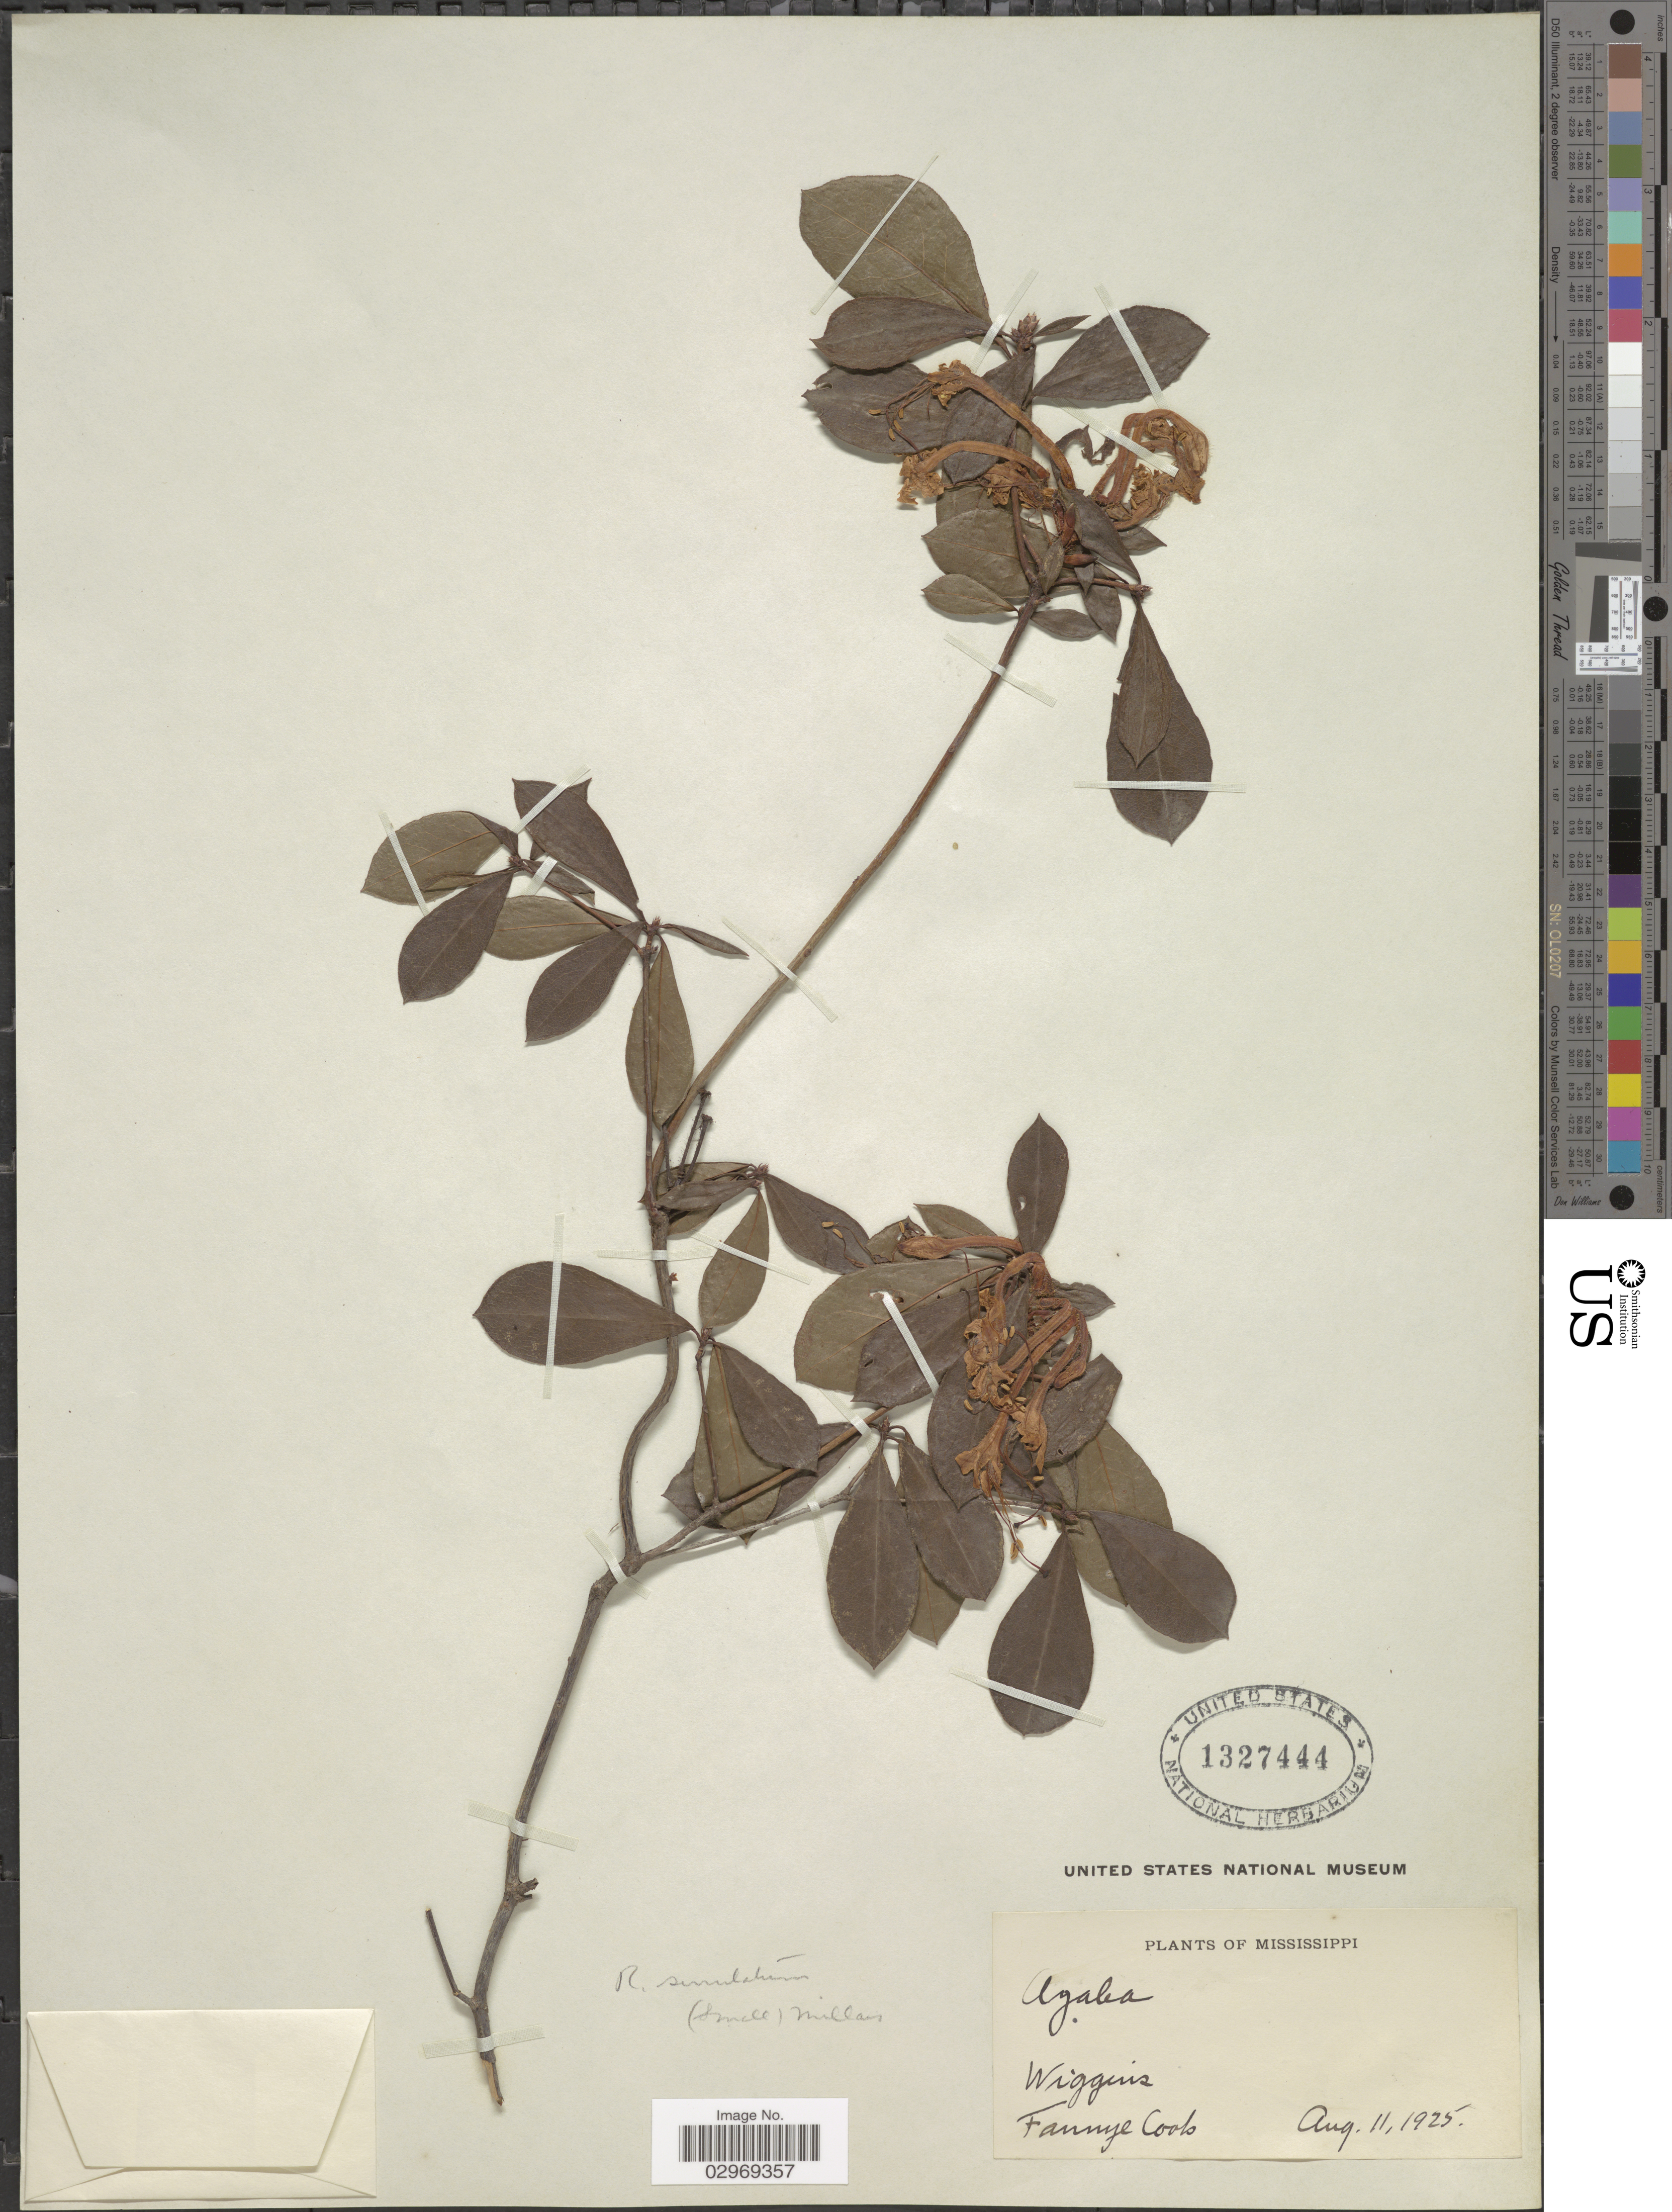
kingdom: Plantae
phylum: Tracheophyta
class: Magnoliopsida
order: Ericales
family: Ericaceae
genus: Rhododendron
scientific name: Rhododendron serrulatum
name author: (Small) Millais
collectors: -- Wiggins & F. Coob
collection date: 1925-08-11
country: United States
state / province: Mississippi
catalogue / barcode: US 1327444